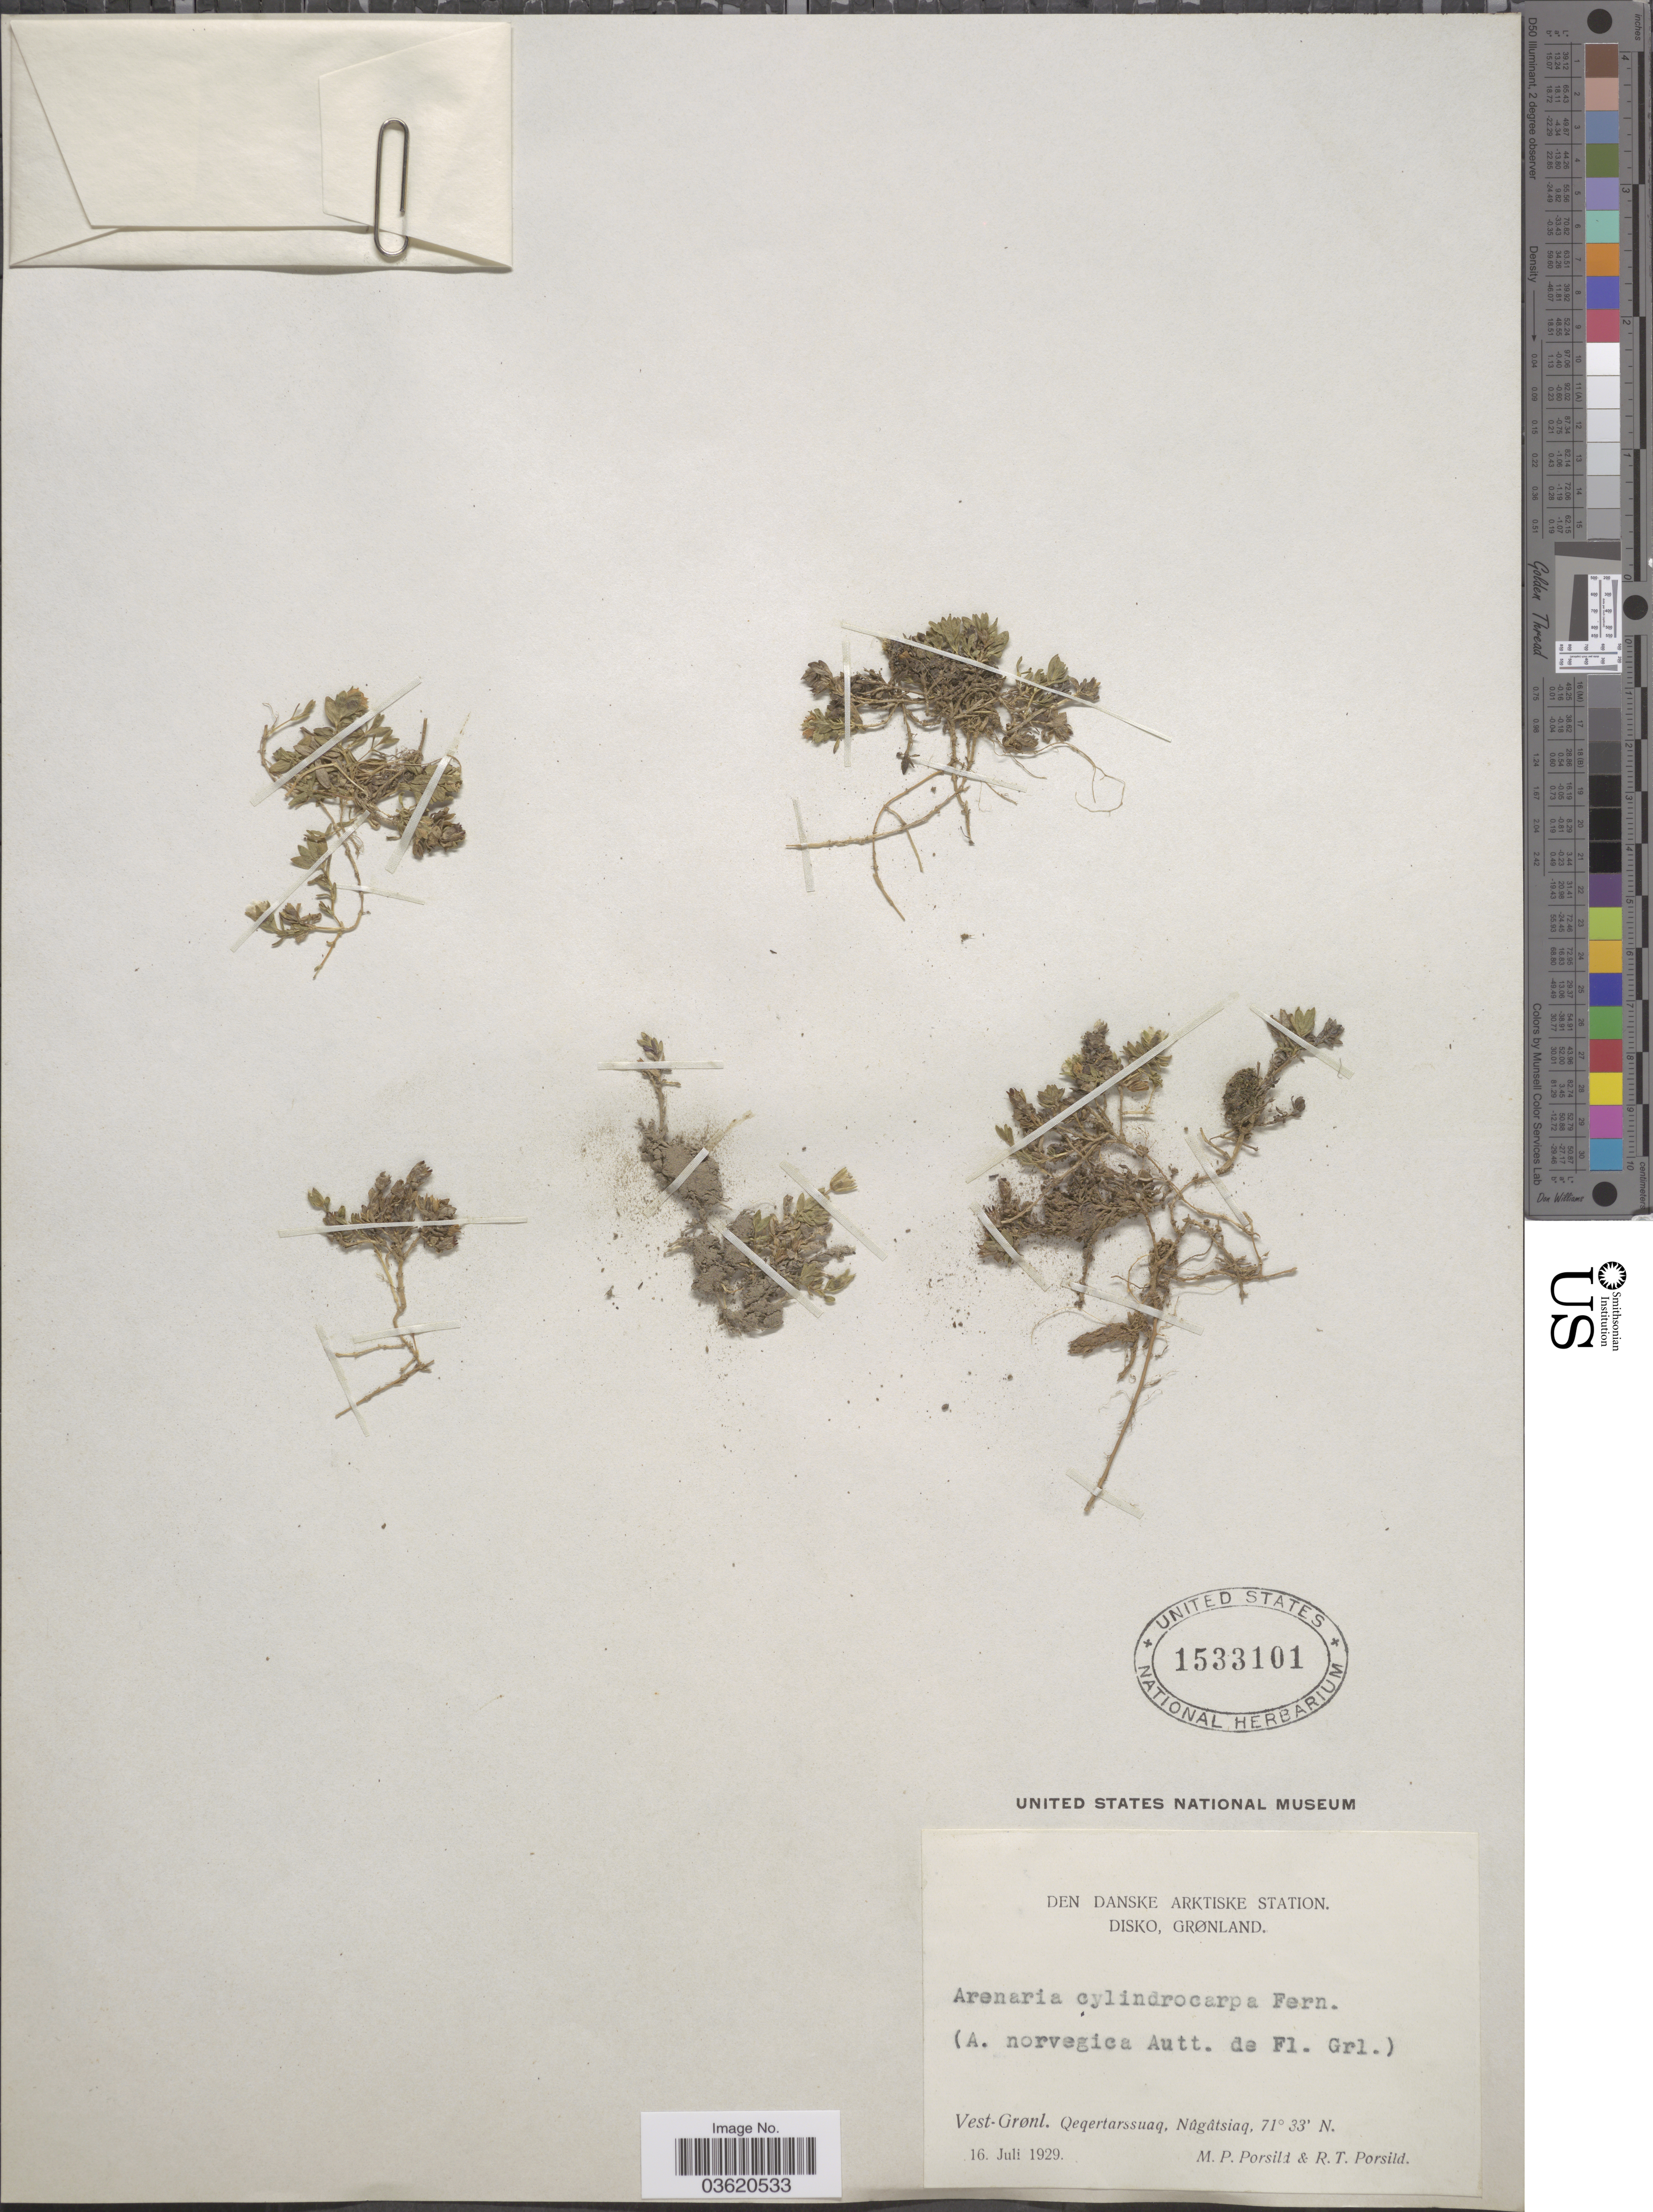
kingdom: Plantae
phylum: Tracheophyta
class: Magnoliopsida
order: Caryophyllales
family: Caryophyllaceae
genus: Arenaria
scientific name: Arenaria cylindrocarpa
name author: Fernald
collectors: M. P. Porsild & R. T. Porsild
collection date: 1929-07-16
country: Greenland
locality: Den Danske Artiske Station. Disko, Grønland. Vest-Grønl. Queqertarssuaq, Nûgâtsiaq.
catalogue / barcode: US 1533101